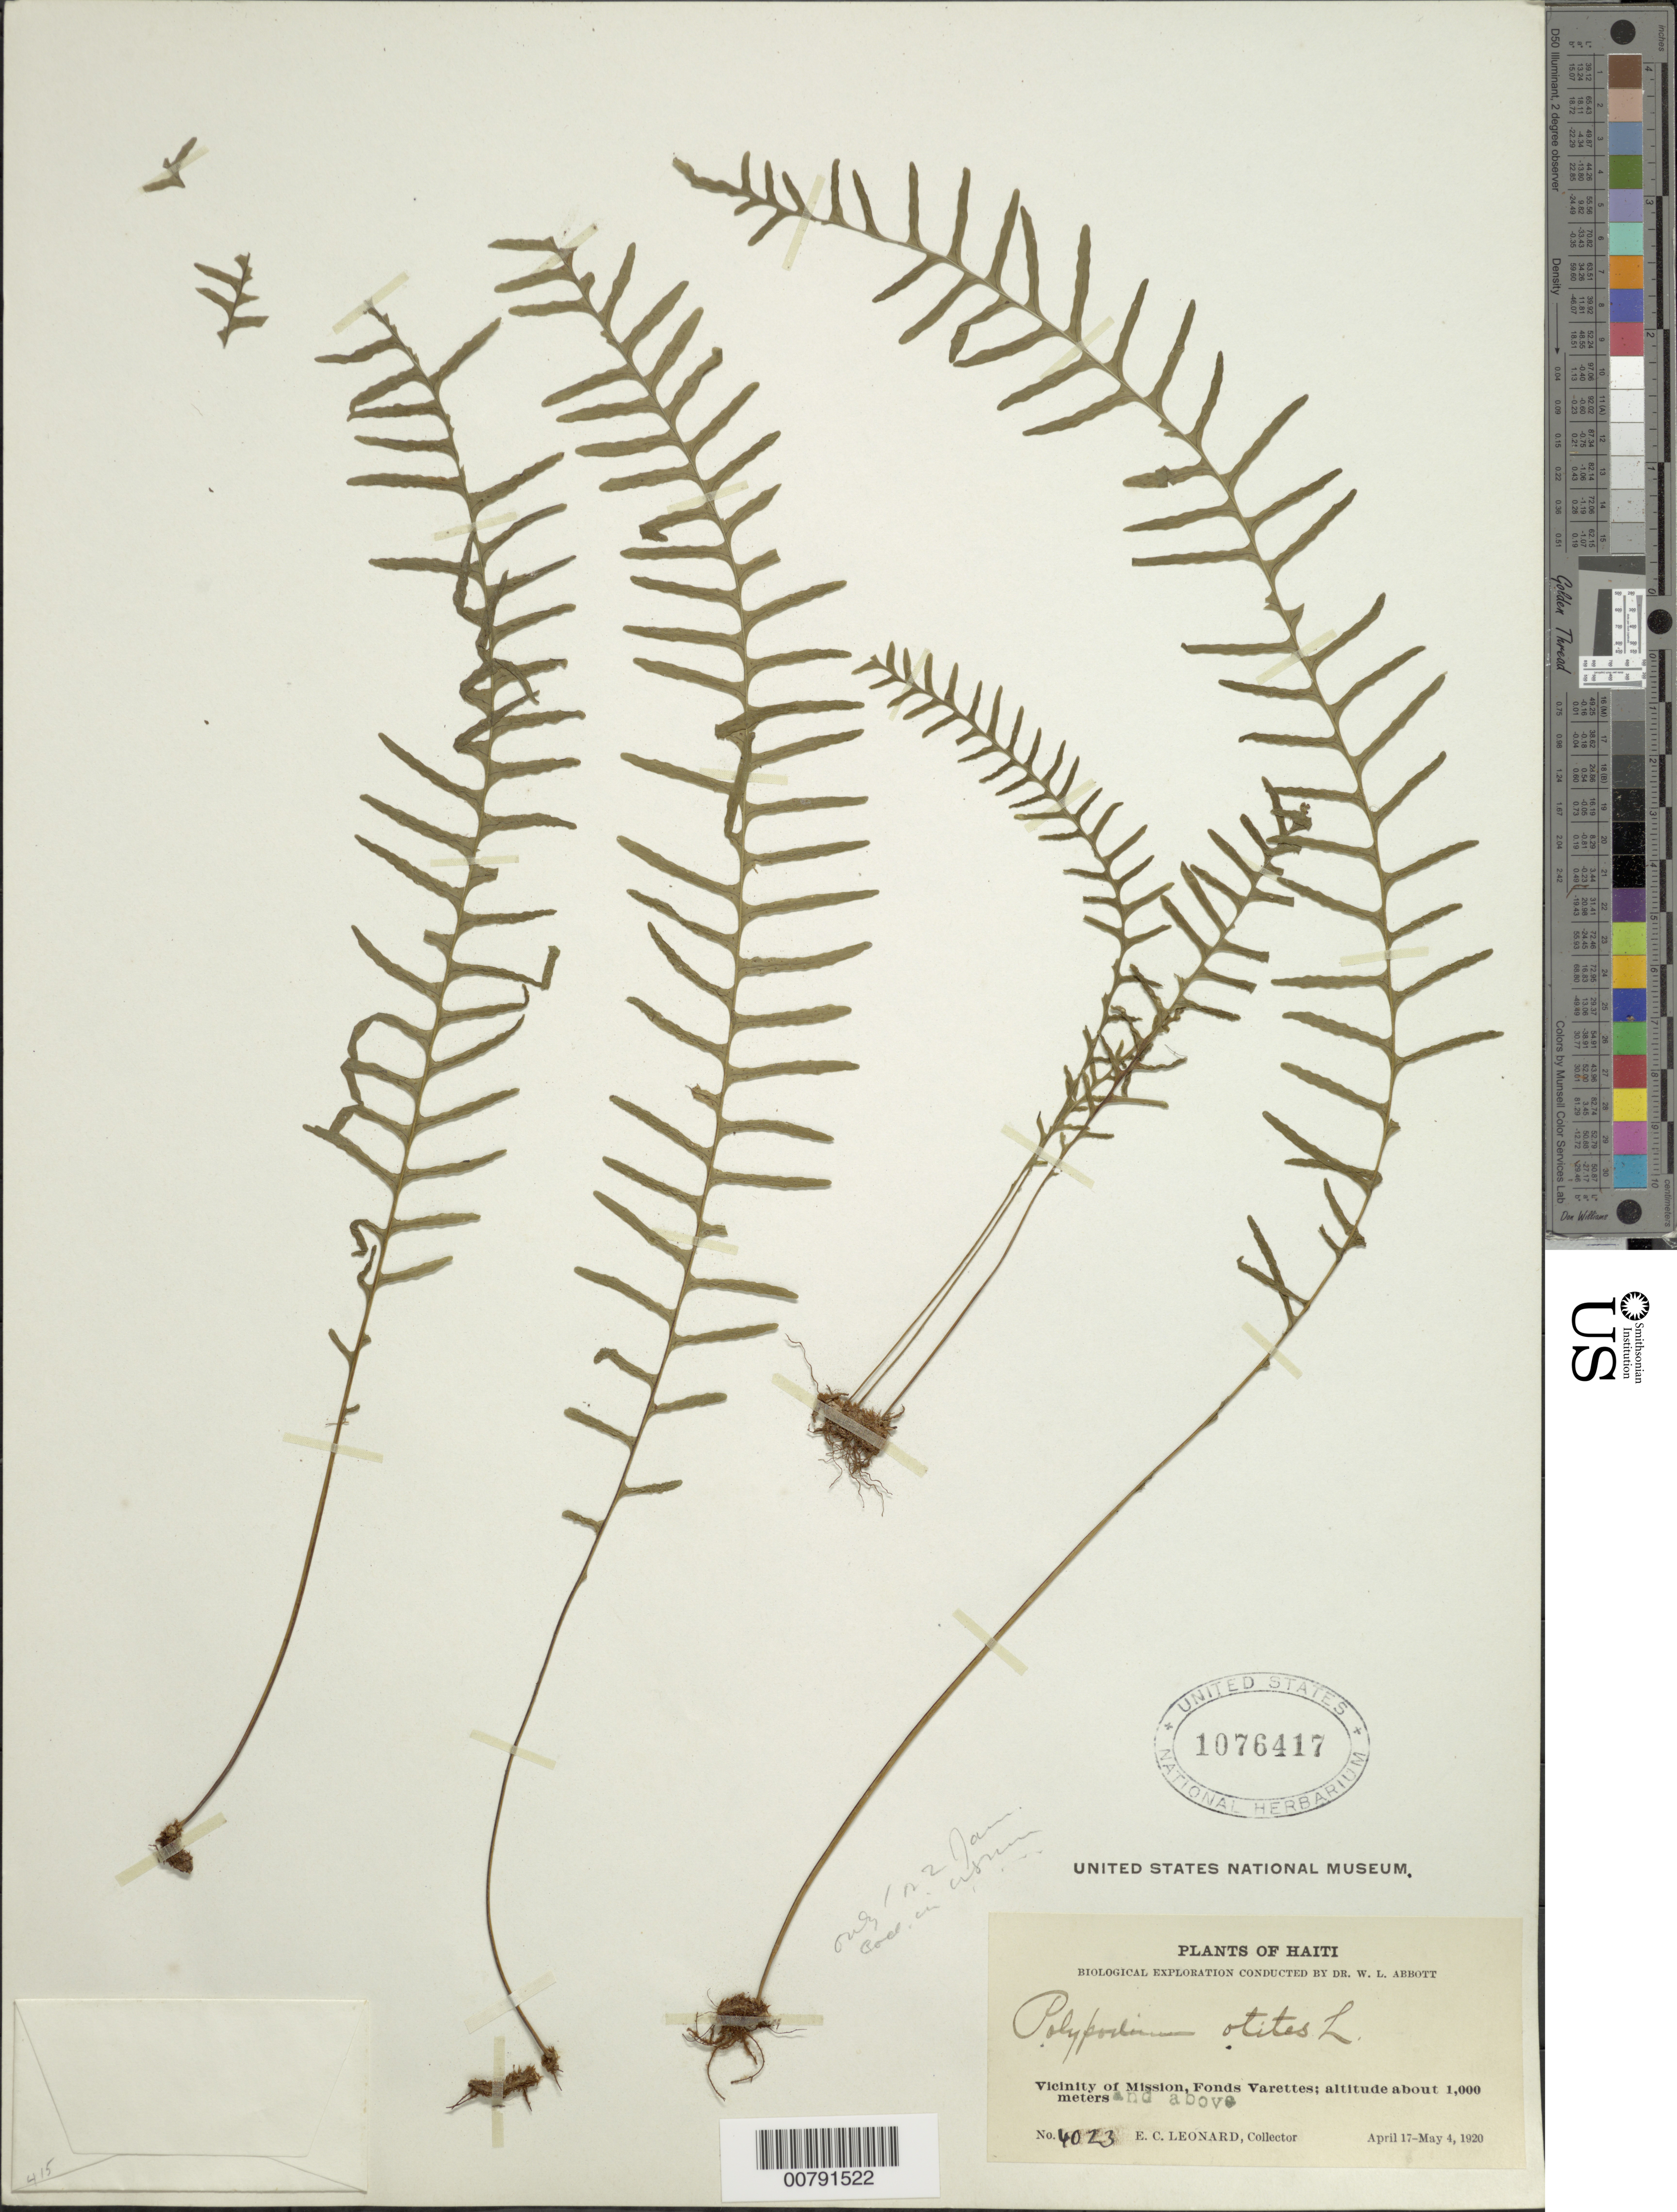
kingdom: Plantae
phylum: Tracheophyta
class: Polypodiopsida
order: Polypodiales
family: Polypodiaceae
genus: Polypodium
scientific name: Polypodium otites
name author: L.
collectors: E. C. Leonard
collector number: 4023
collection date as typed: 17 Apr 1920 04 May 1920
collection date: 1920-04-17/1920-05-04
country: Haiti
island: Hispaniola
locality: Mission vicinity, Fonds Varettes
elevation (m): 1000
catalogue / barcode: US 1076417